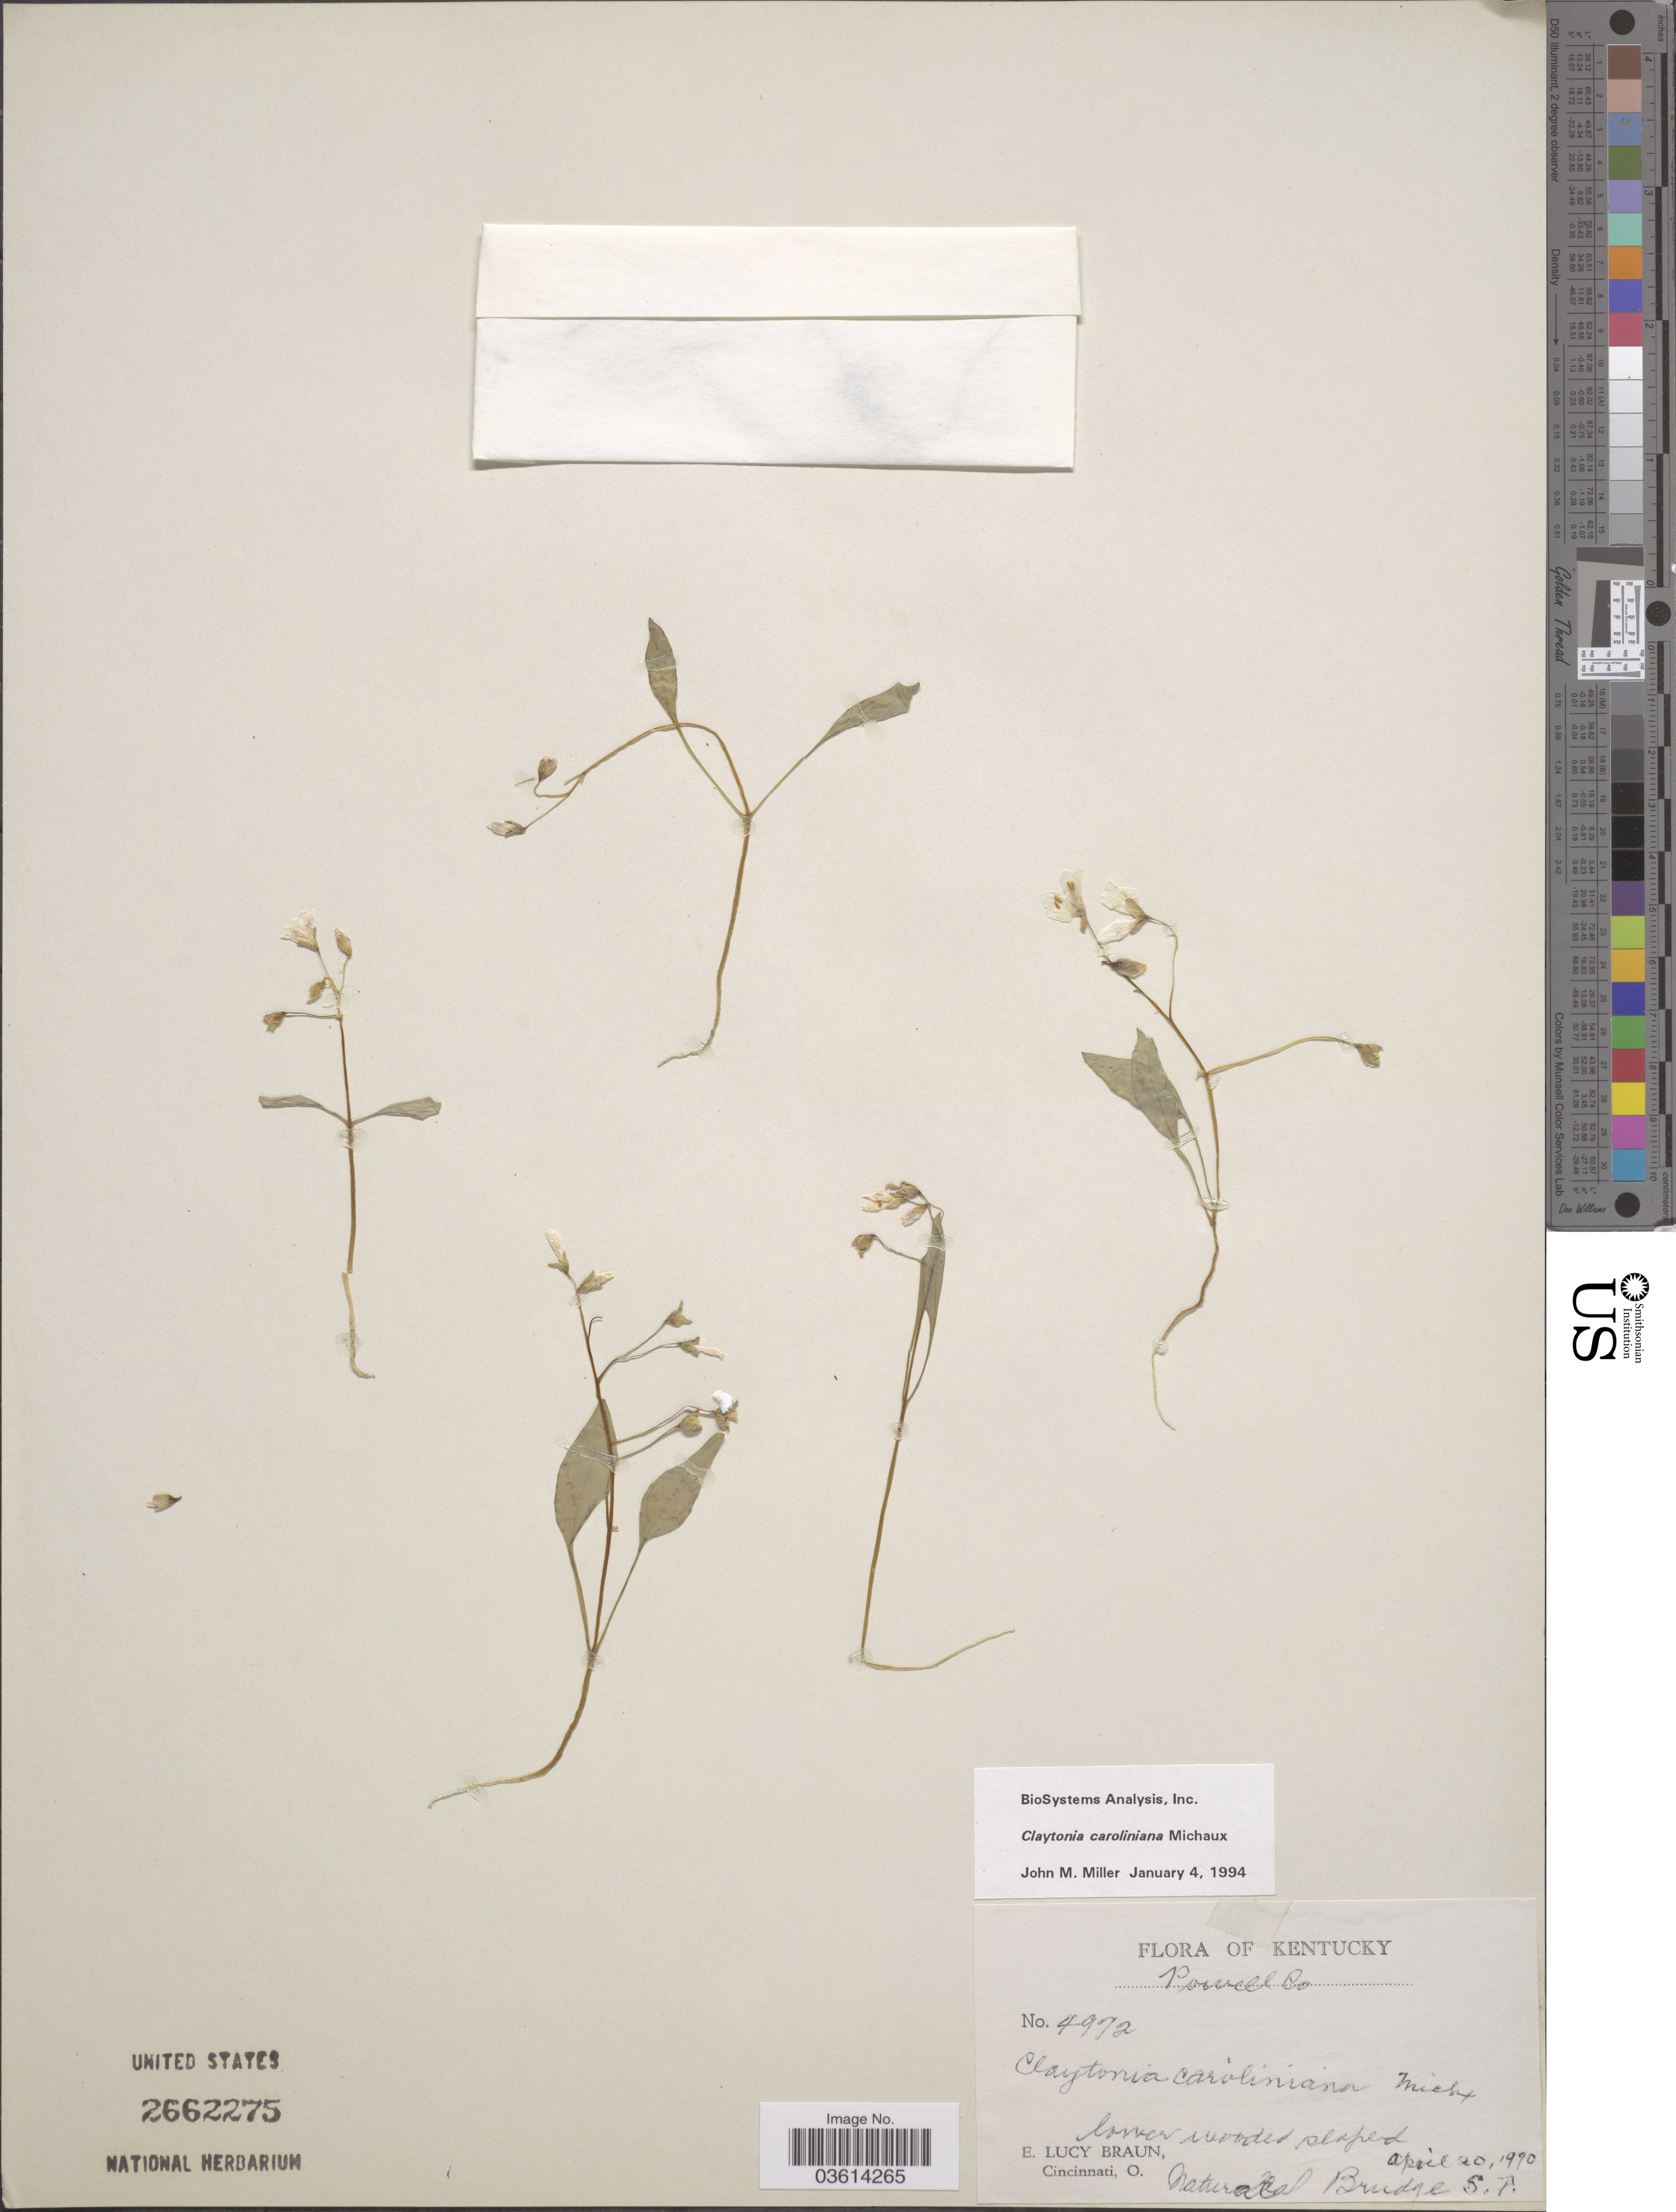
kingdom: Plantae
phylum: Tracheophyta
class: Magnoliopsida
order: Caryophyllales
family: Montiaceae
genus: Claytonia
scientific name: Claytonia caroliniana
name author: Michx.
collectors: E. L. Braun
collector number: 4972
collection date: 1970-04-20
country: United States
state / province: Kentucky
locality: Powell Co. Natural Bridge.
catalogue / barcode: US 2662275